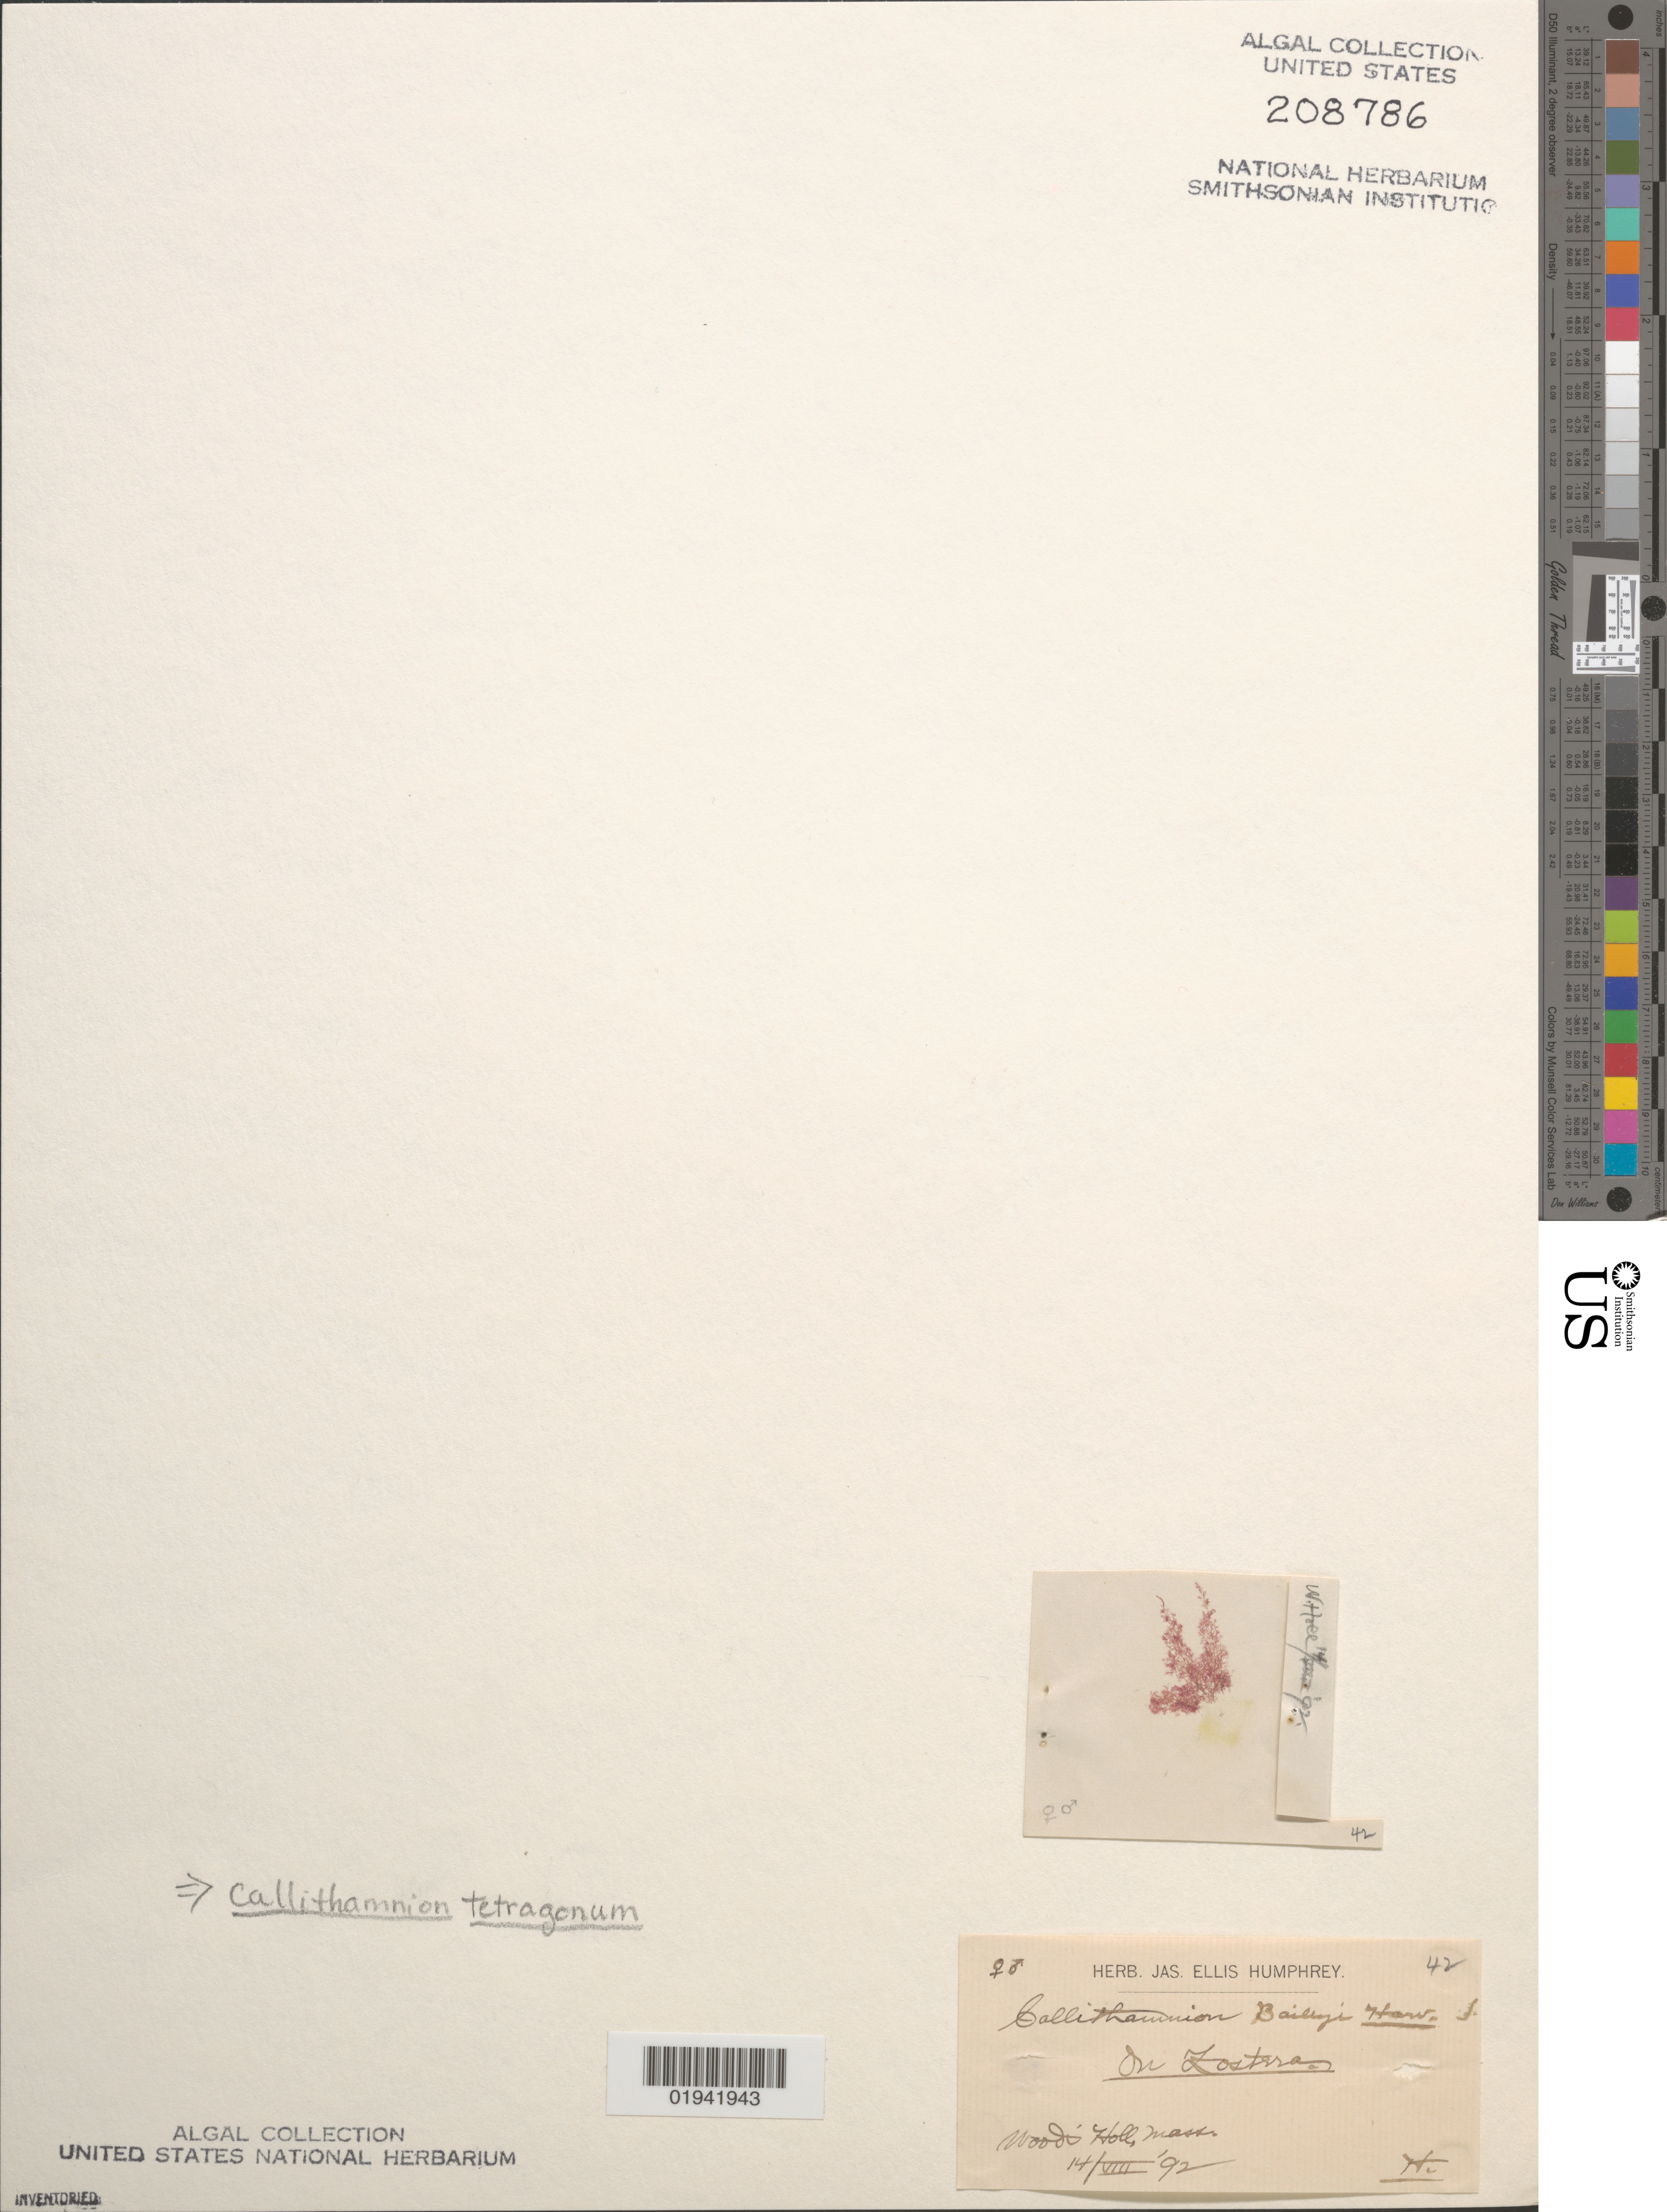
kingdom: Plantae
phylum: Rhodophyta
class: Florideophyceae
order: Ceramiales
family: Callithamniaceae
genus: Callithamnion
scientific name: Callithamnion tetragonum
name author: (With.) S.F. Gray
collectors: J. Humphrey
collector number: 42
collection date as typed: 14 Aug 1892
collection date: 1892-08-14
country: United States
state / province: Massachusetts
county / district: Barnstable County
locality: Woods Hole (Wood's Holl)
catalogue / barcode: US 208786